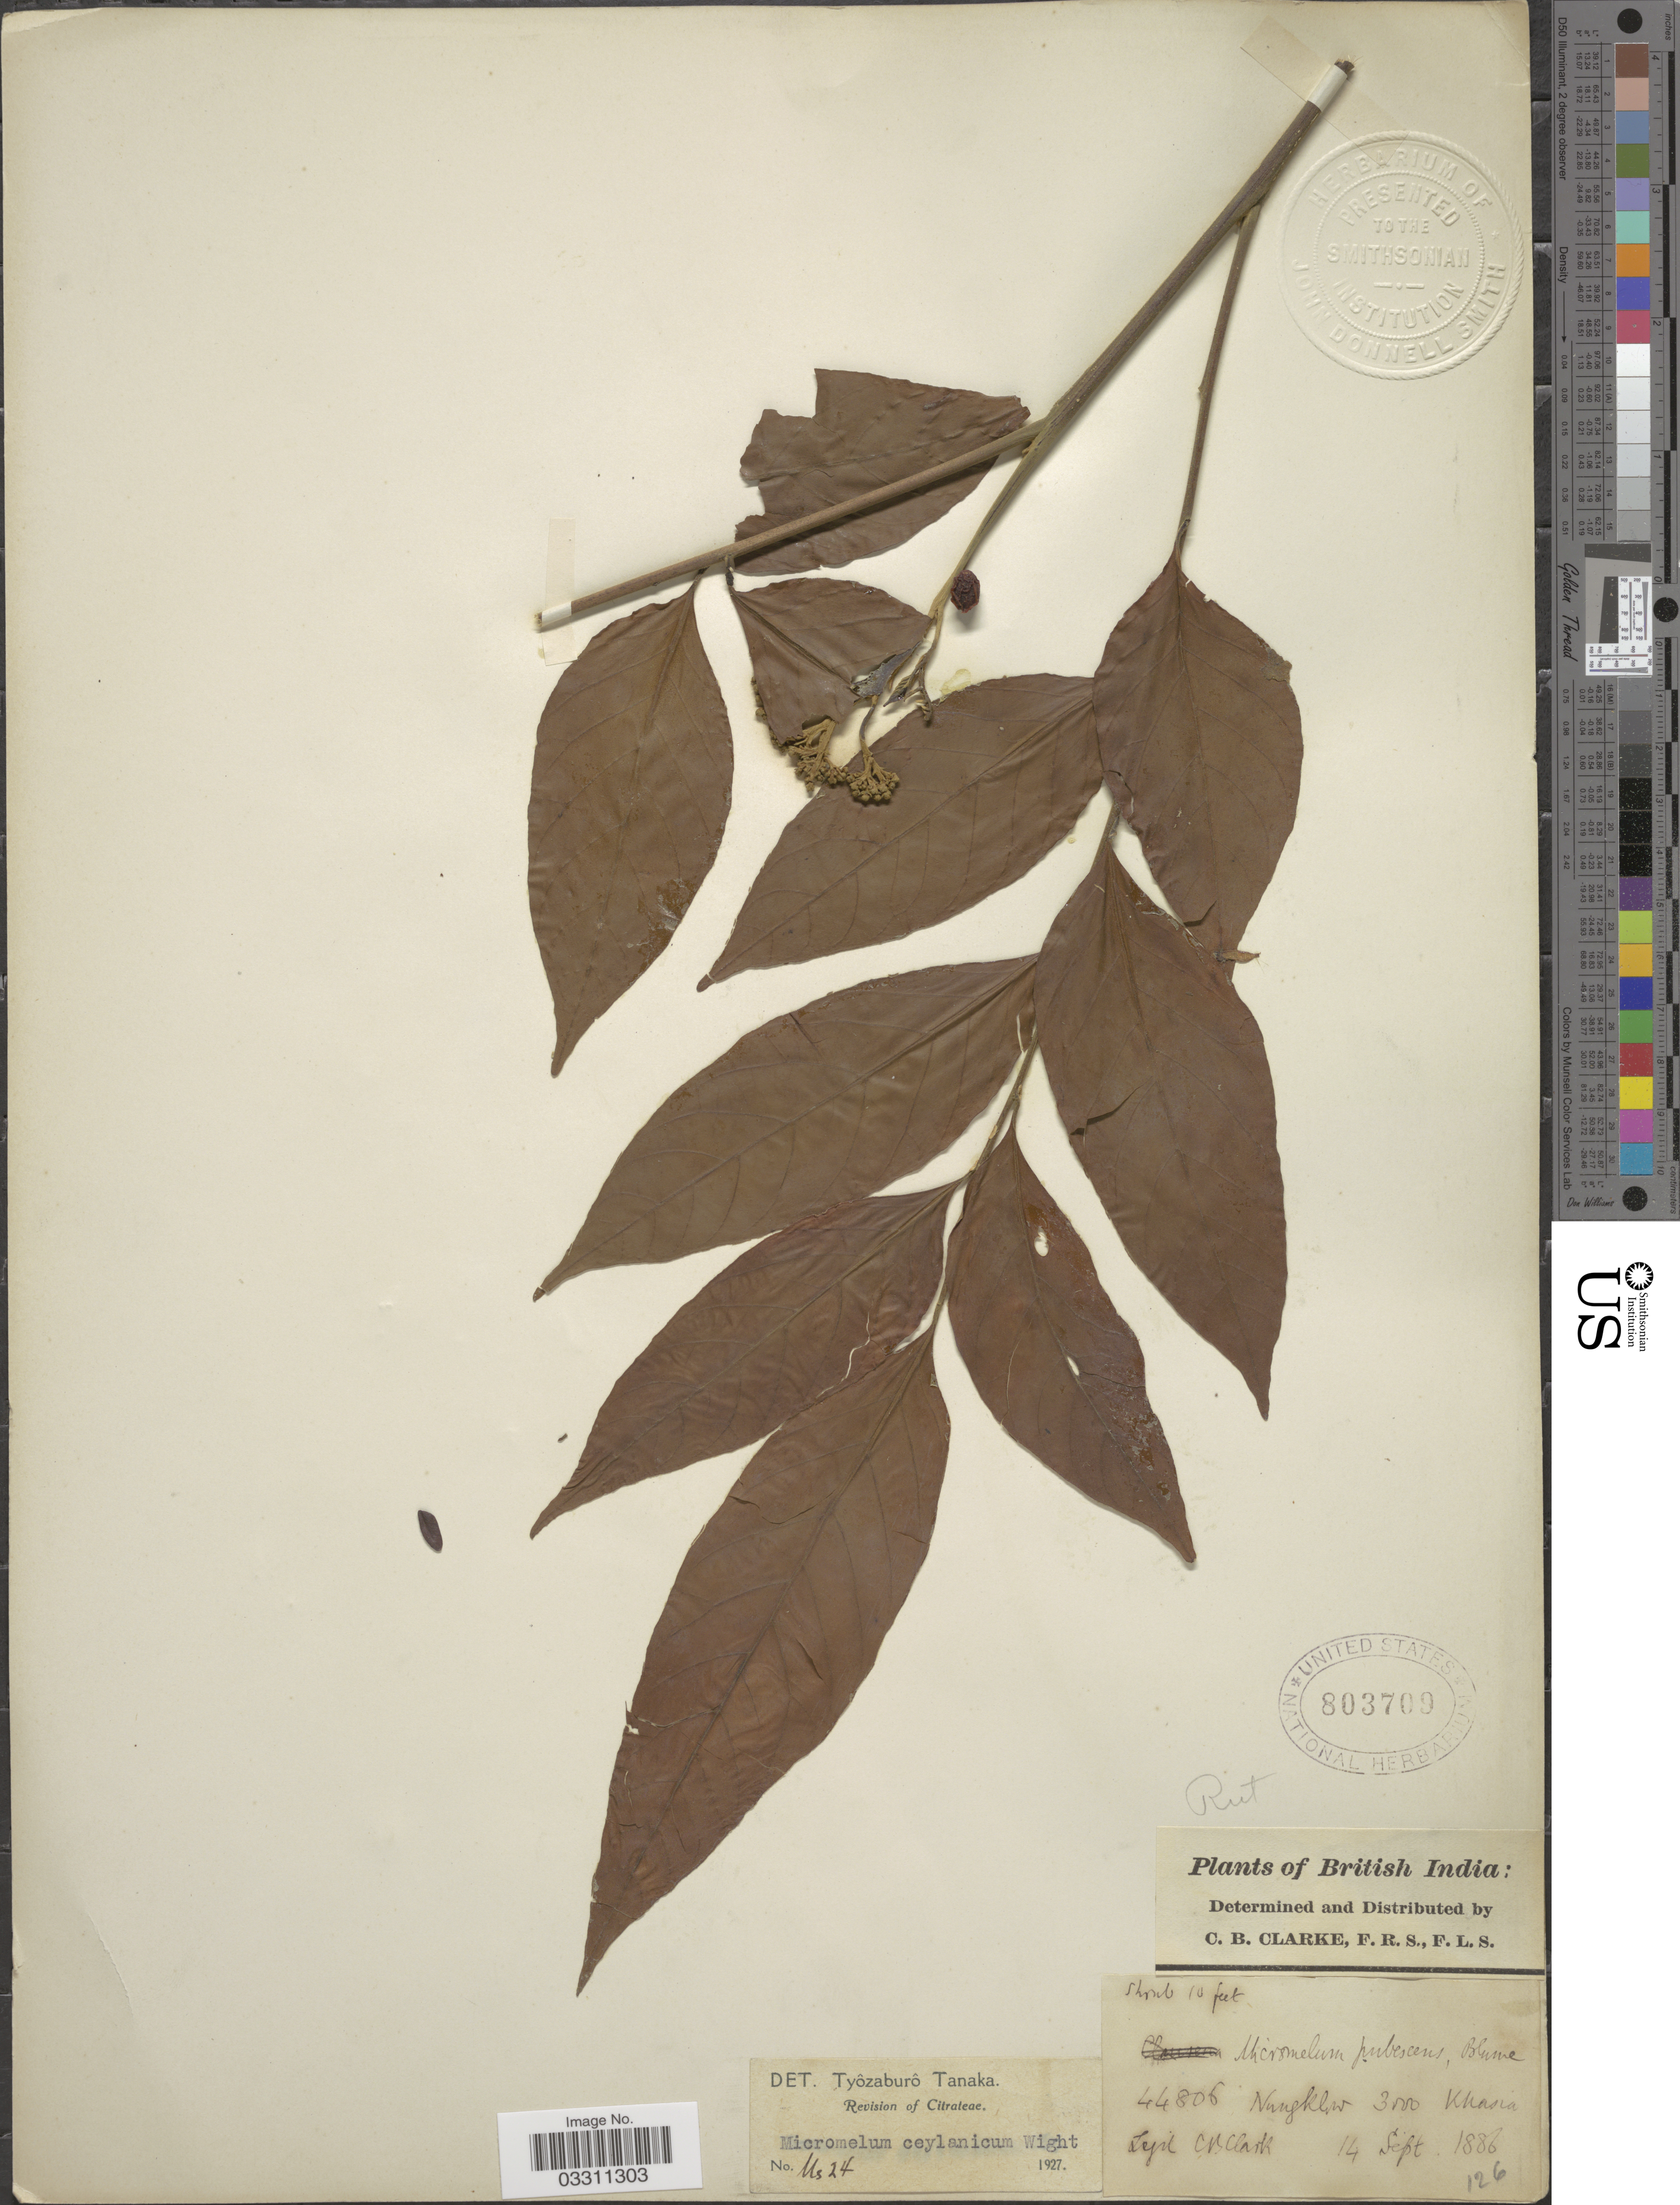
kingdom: Plantae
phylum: Tracheophyta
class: Magnoliopsida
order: Sapindales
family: Rutaceae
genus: Micromelum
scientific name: Micromelum ceylanicum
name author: Wight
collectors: C. B. Clarke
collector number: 44806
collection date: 1886-09-14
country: India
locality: British India. Nungklow Khasia.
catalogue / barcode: US 803709